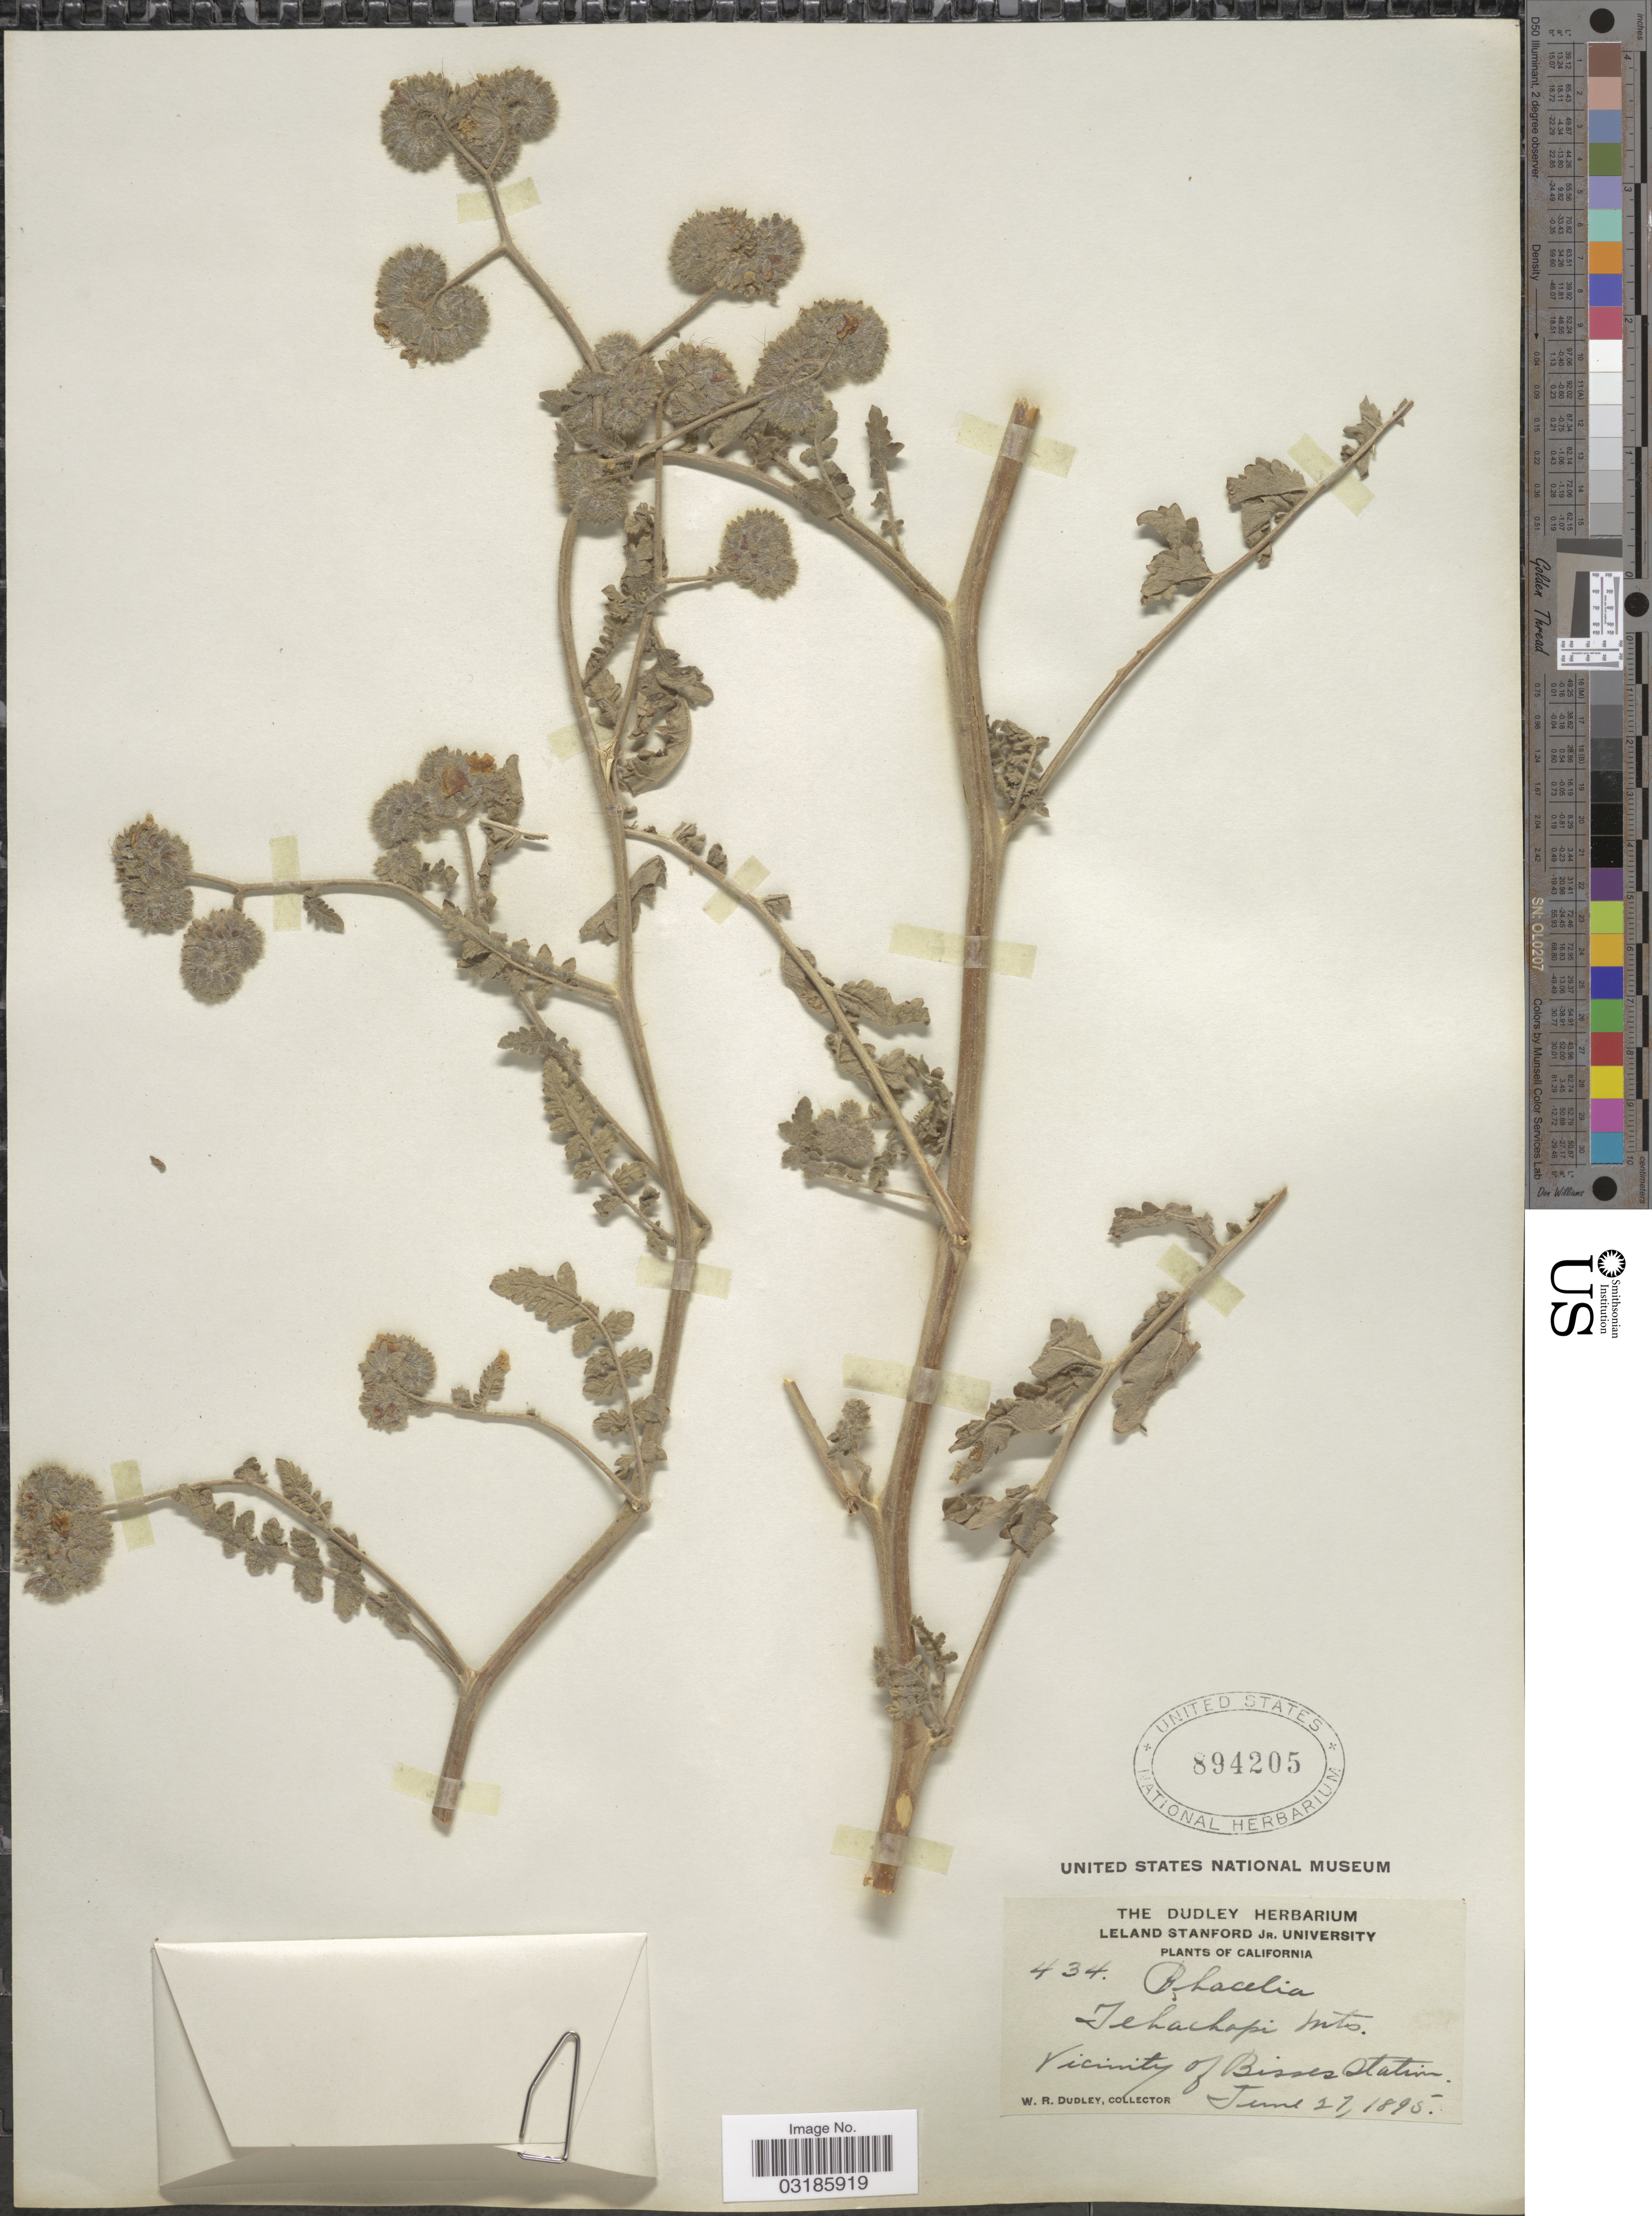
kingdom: Plantae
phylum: Tracheophyta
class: Magnoliopsida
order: Boraginales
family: Hydrophyllaceae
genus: Phacelia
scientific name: Phacelia ramosissima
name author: Douglas ex Lehm.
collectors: W. Dudley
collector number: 434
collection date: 1895-06-27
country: United States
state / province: California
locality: Tehachapi Mts. Vicinity of Bisses Station.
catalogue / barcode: US 894205